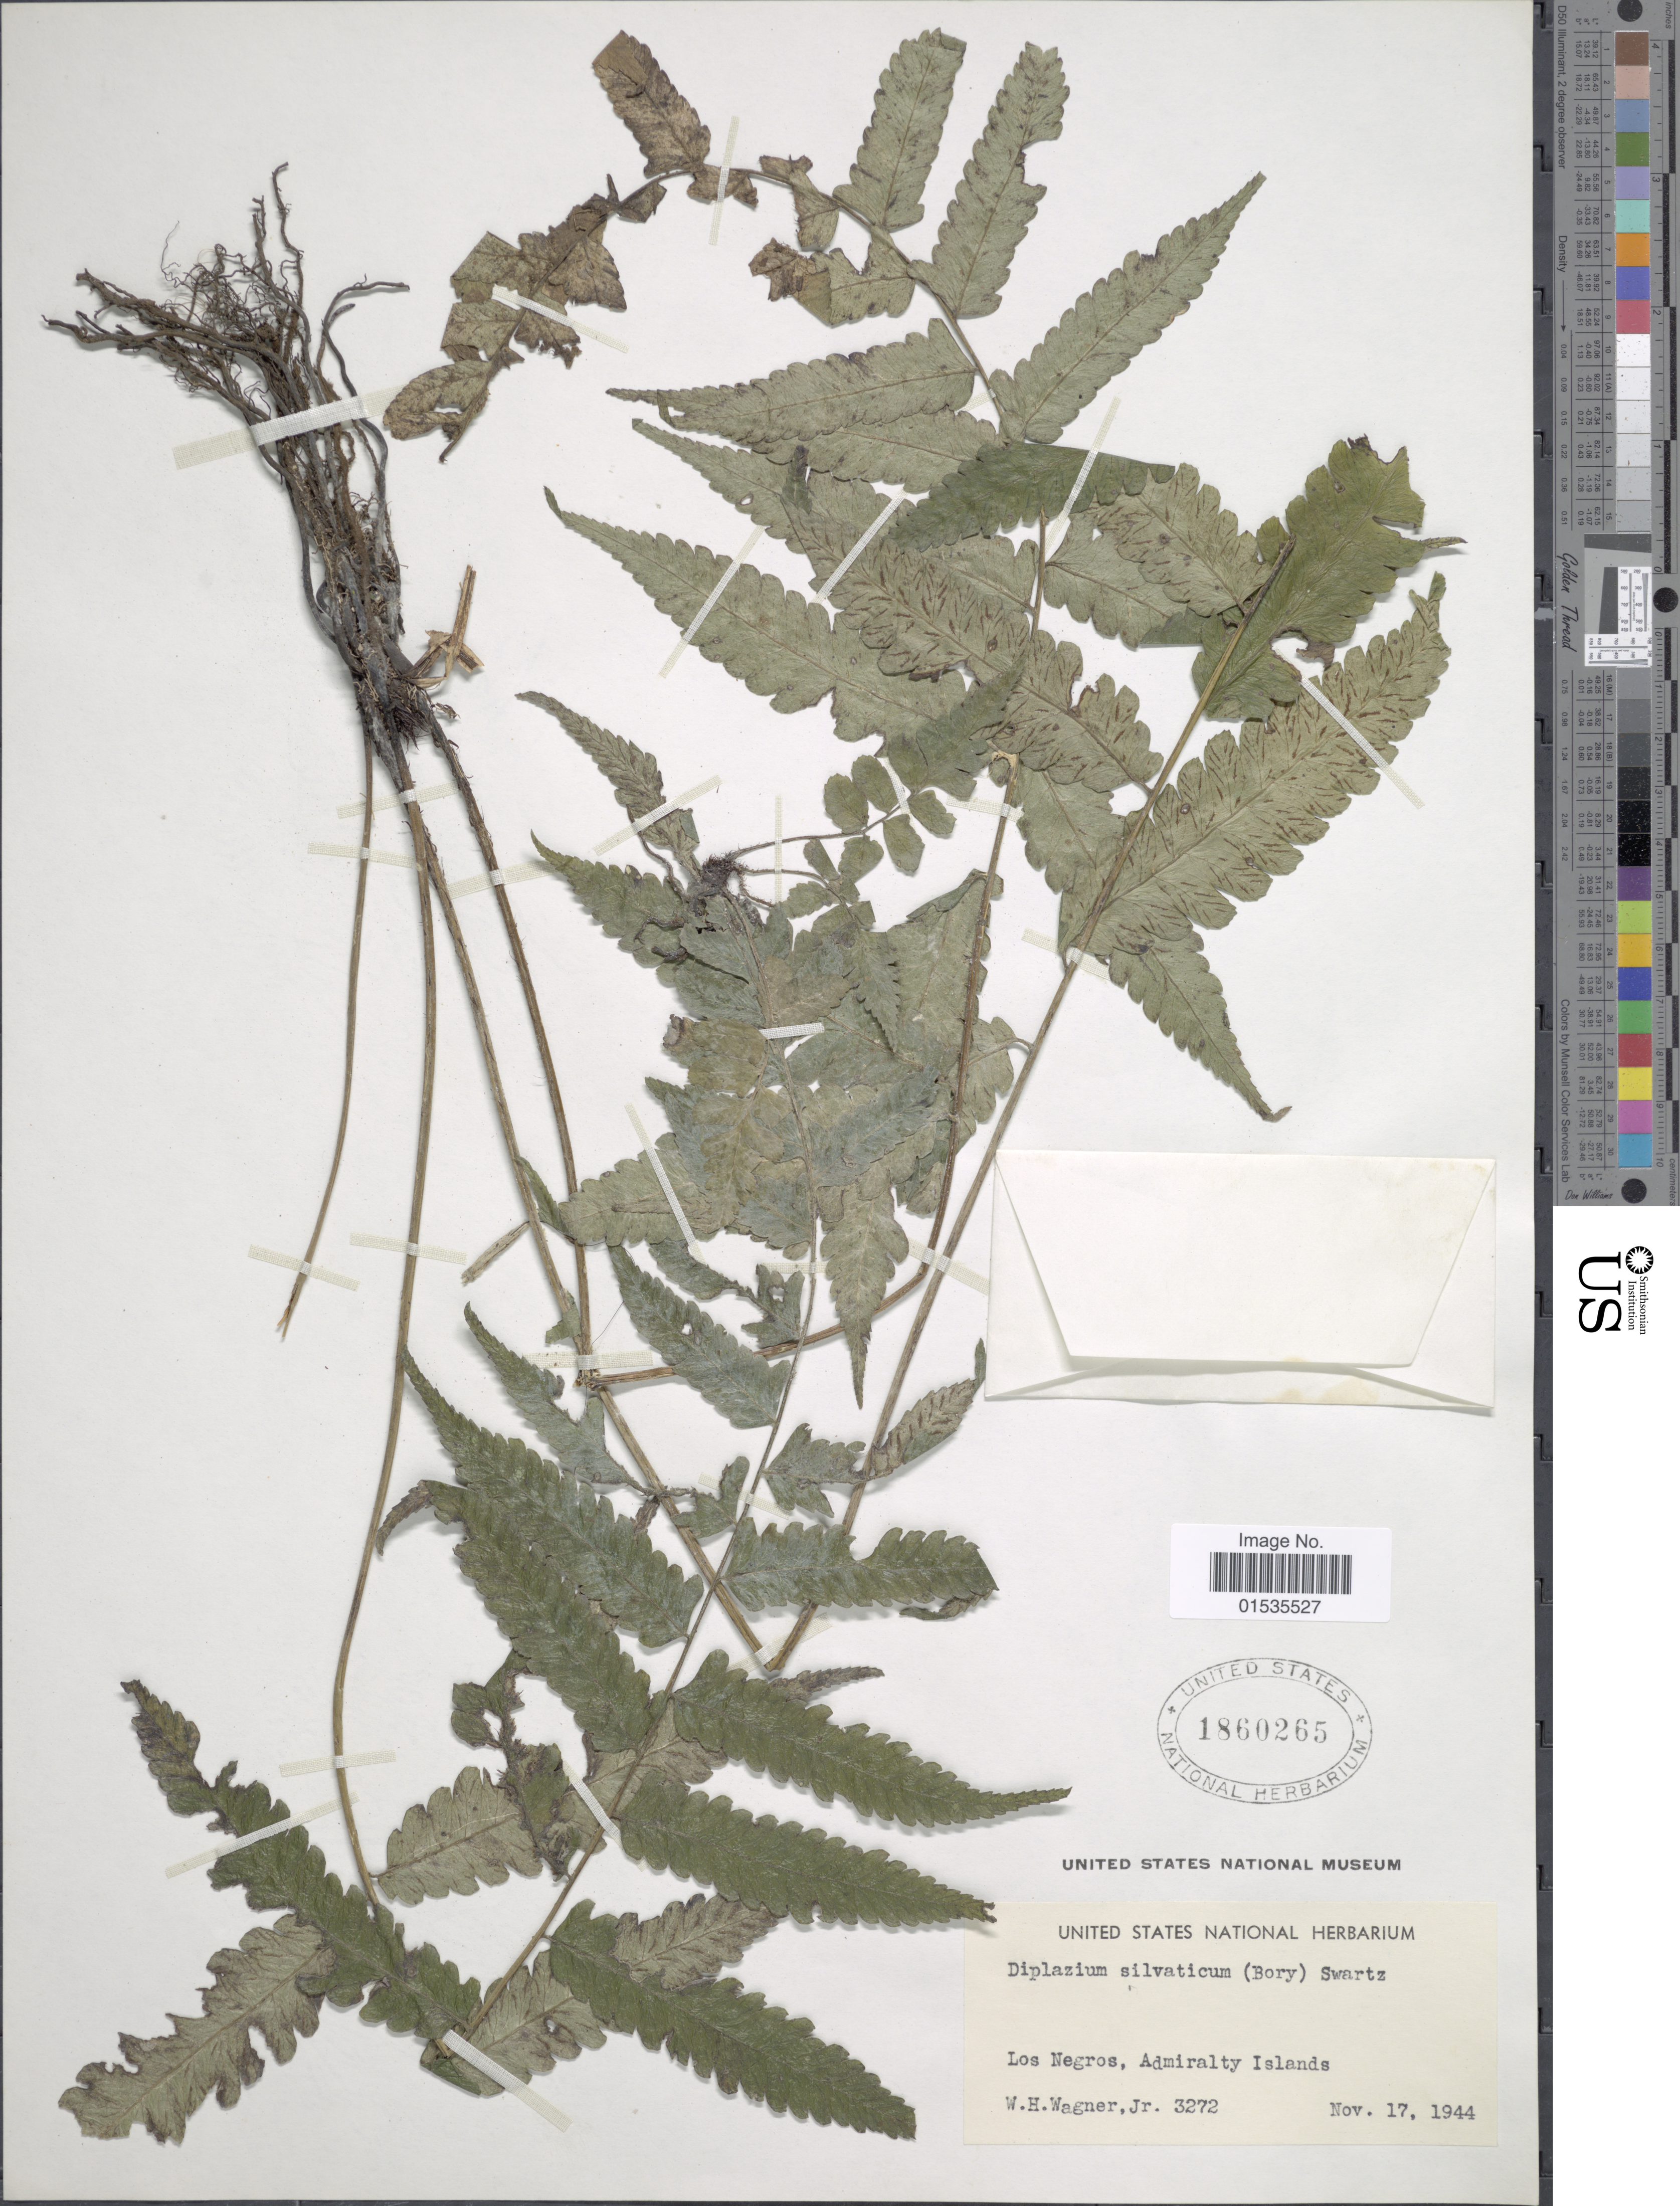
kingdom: Plantae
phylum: Tracheophyta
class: Polypodiopsida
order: Polypodiales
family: Athyriaceae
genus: Diplazium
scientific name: Diplazium silvaticum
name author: Christ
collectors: W. H. Wagner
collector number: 3272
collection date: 1944-11-17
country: Papua New Guinea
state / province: Manus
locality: Los Negros, Admiralty Islands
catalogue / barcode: US 1860265